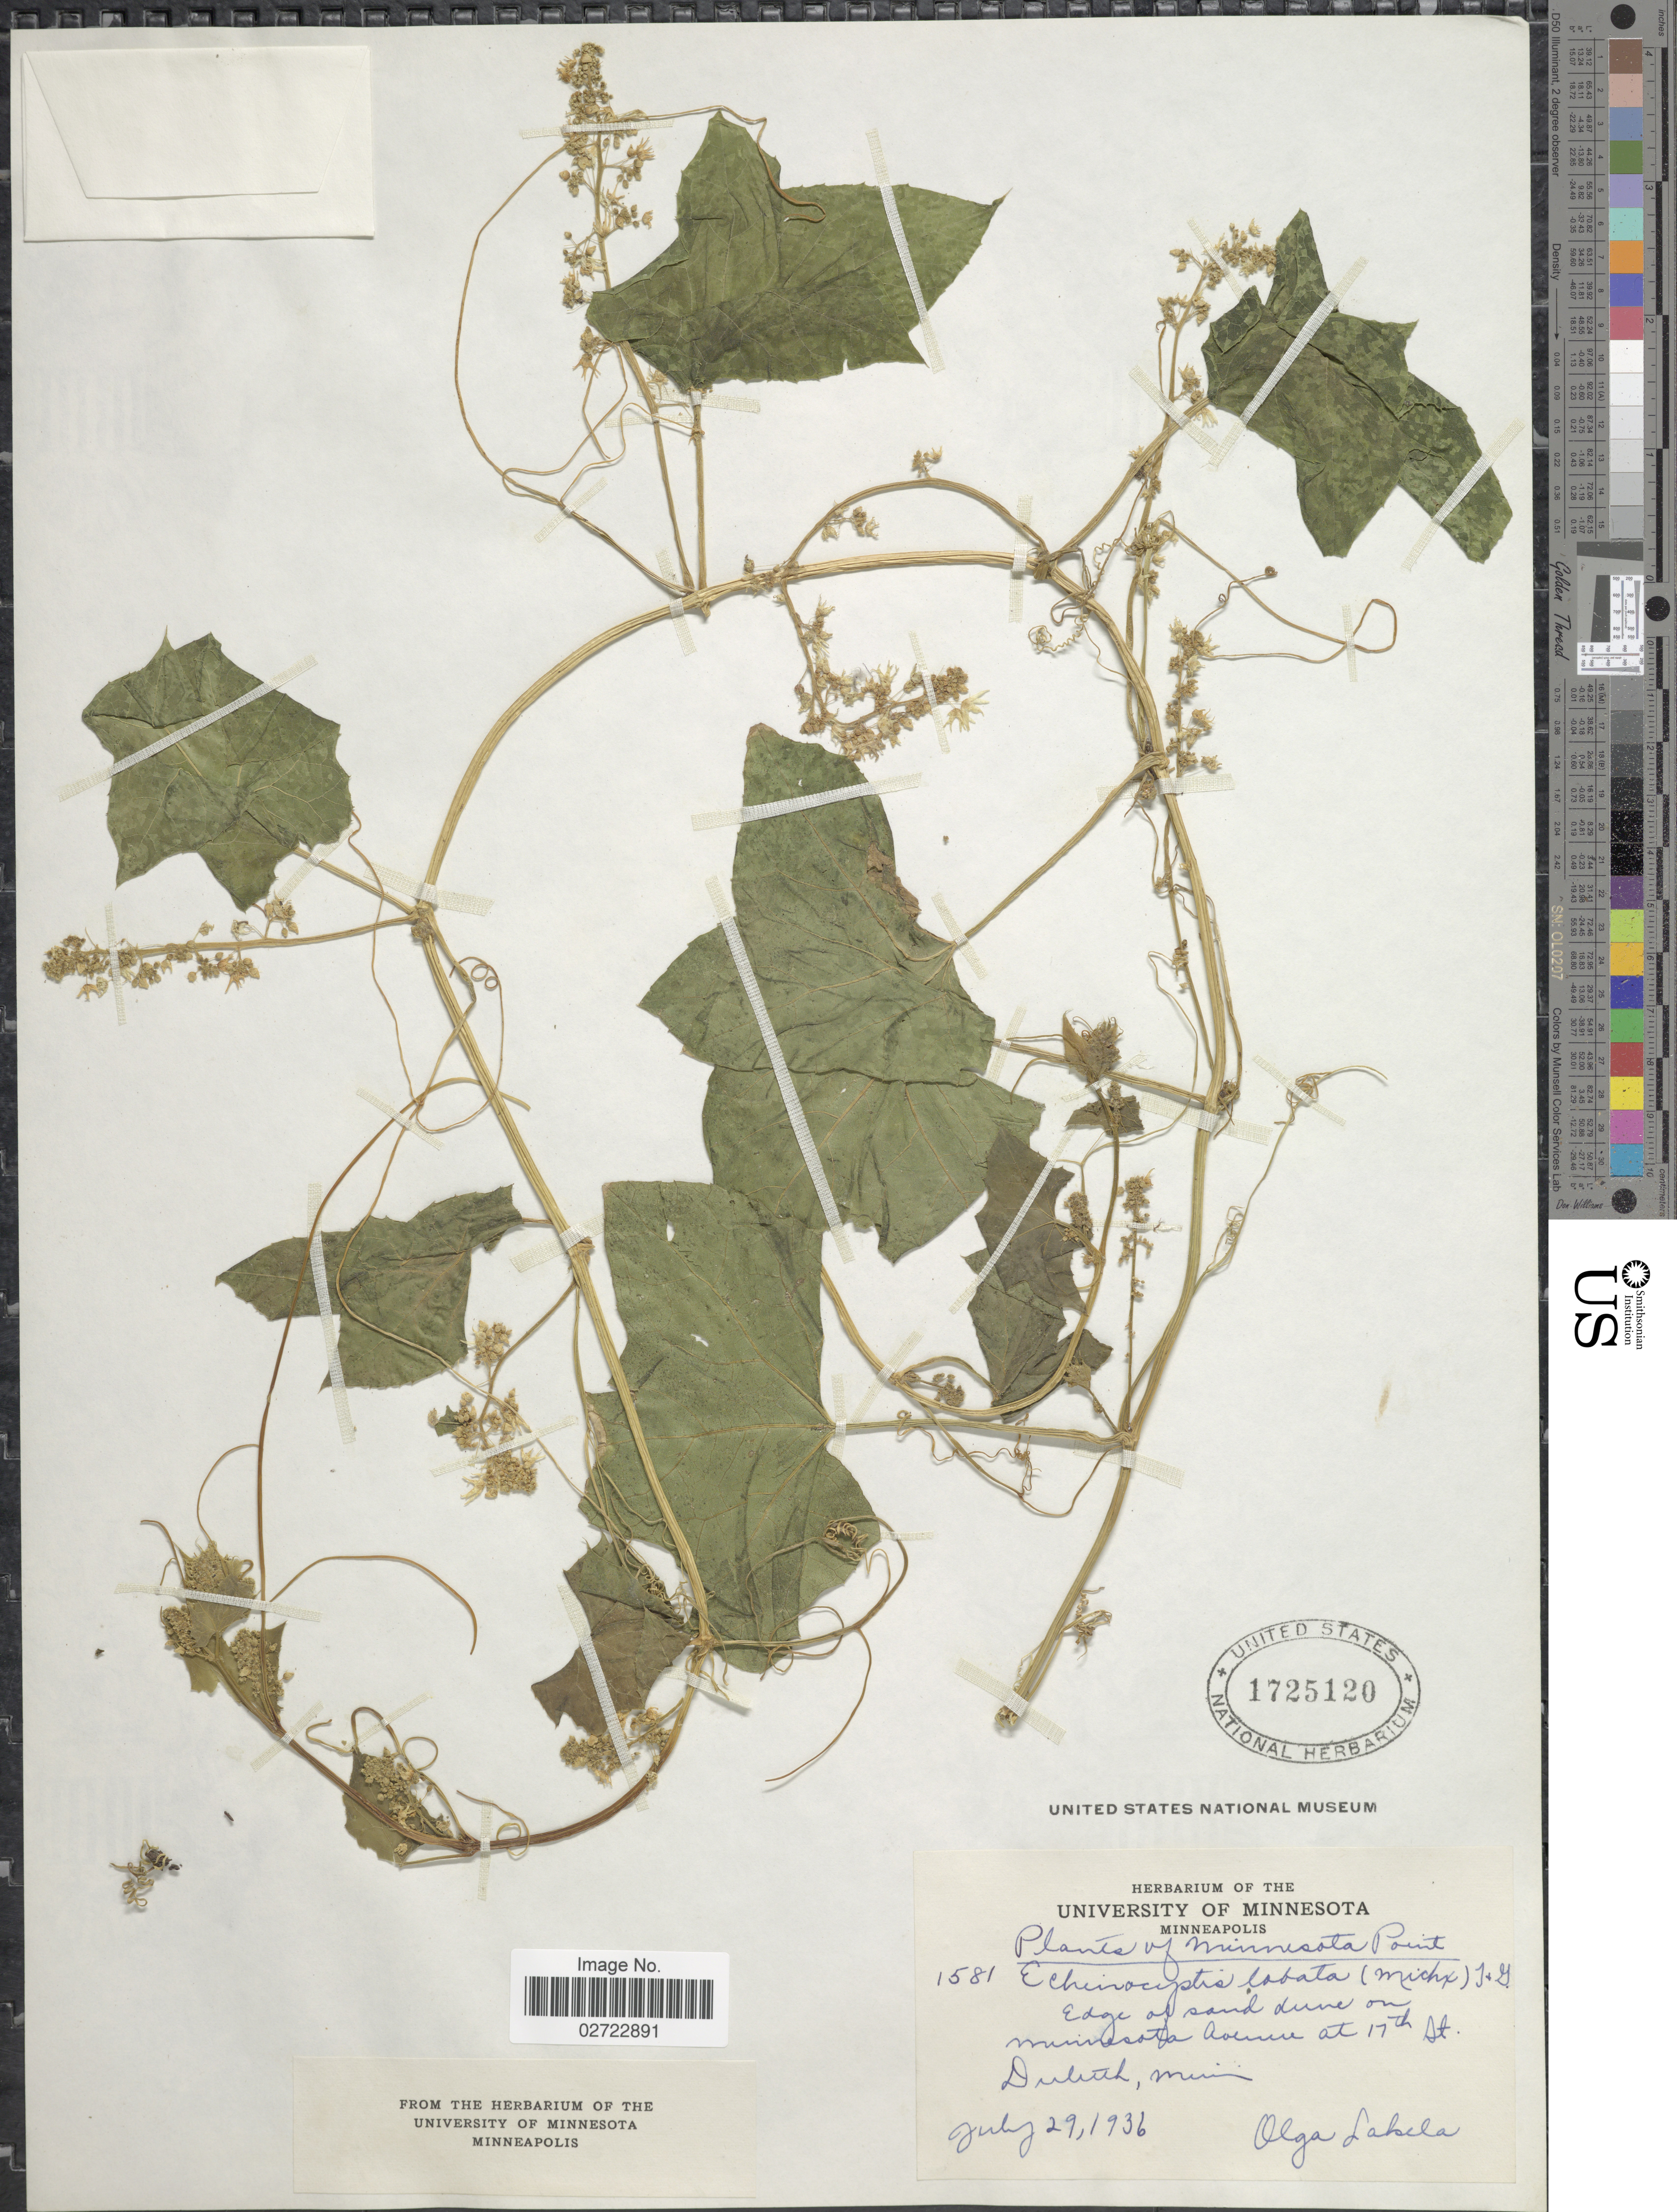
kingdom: Plantae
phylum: Tracheophyta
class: Magnoliopsida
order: Cucurbitales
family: Cucurbitaceae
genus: Echinocystis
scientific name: Echinocystis lobata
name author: (Michx.) Torr. & A. Gray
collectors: O. K. Lakela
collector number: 1581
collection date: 1936-07-29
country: United States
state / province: Minnesota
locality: Edge of sand dunes on Minnesota Avenue at 17th St., Duluth, Minn.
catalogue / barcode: US 1725120